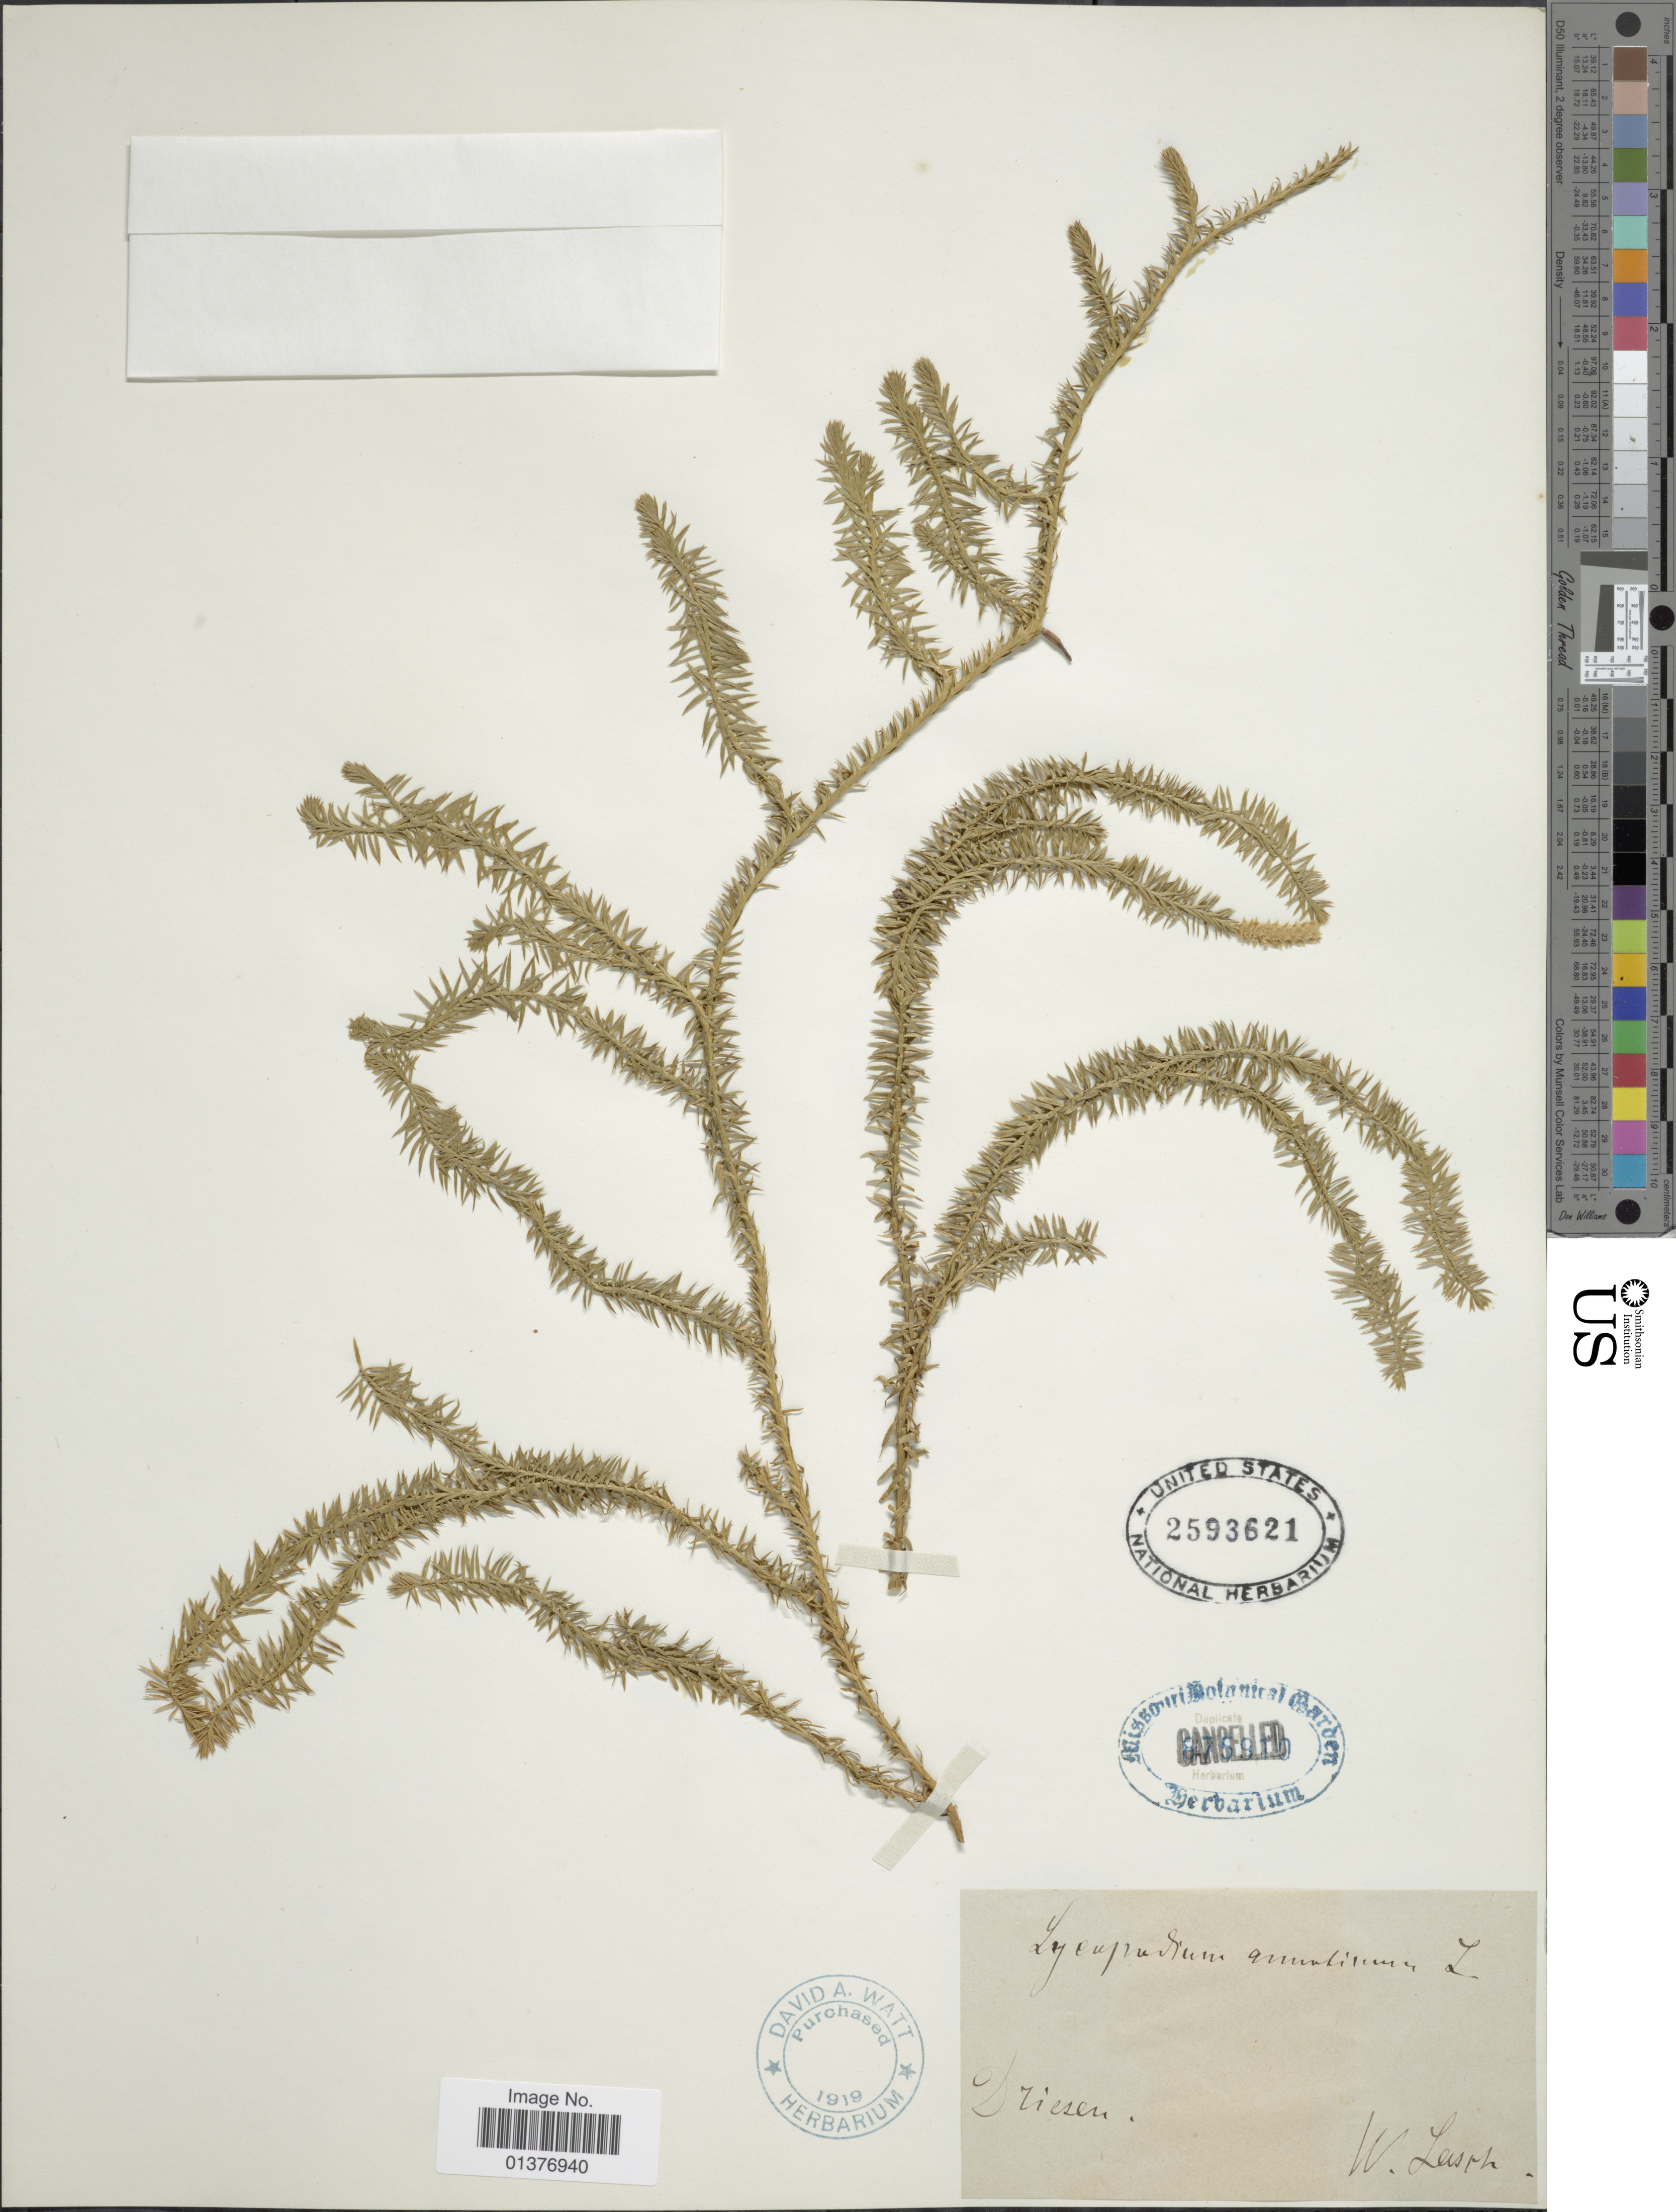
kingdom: Plantae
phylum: Tracheophyta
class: Lycopodiopsida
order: Lycopodiales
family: Lycopodiaceae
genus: Spinulum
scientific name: Spinulum annotinum subsp. annotinum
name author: (L.) A. Haines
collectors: W. Lasch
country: Poland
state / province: Lubuskie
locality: Driesen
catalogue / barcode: US 2593621